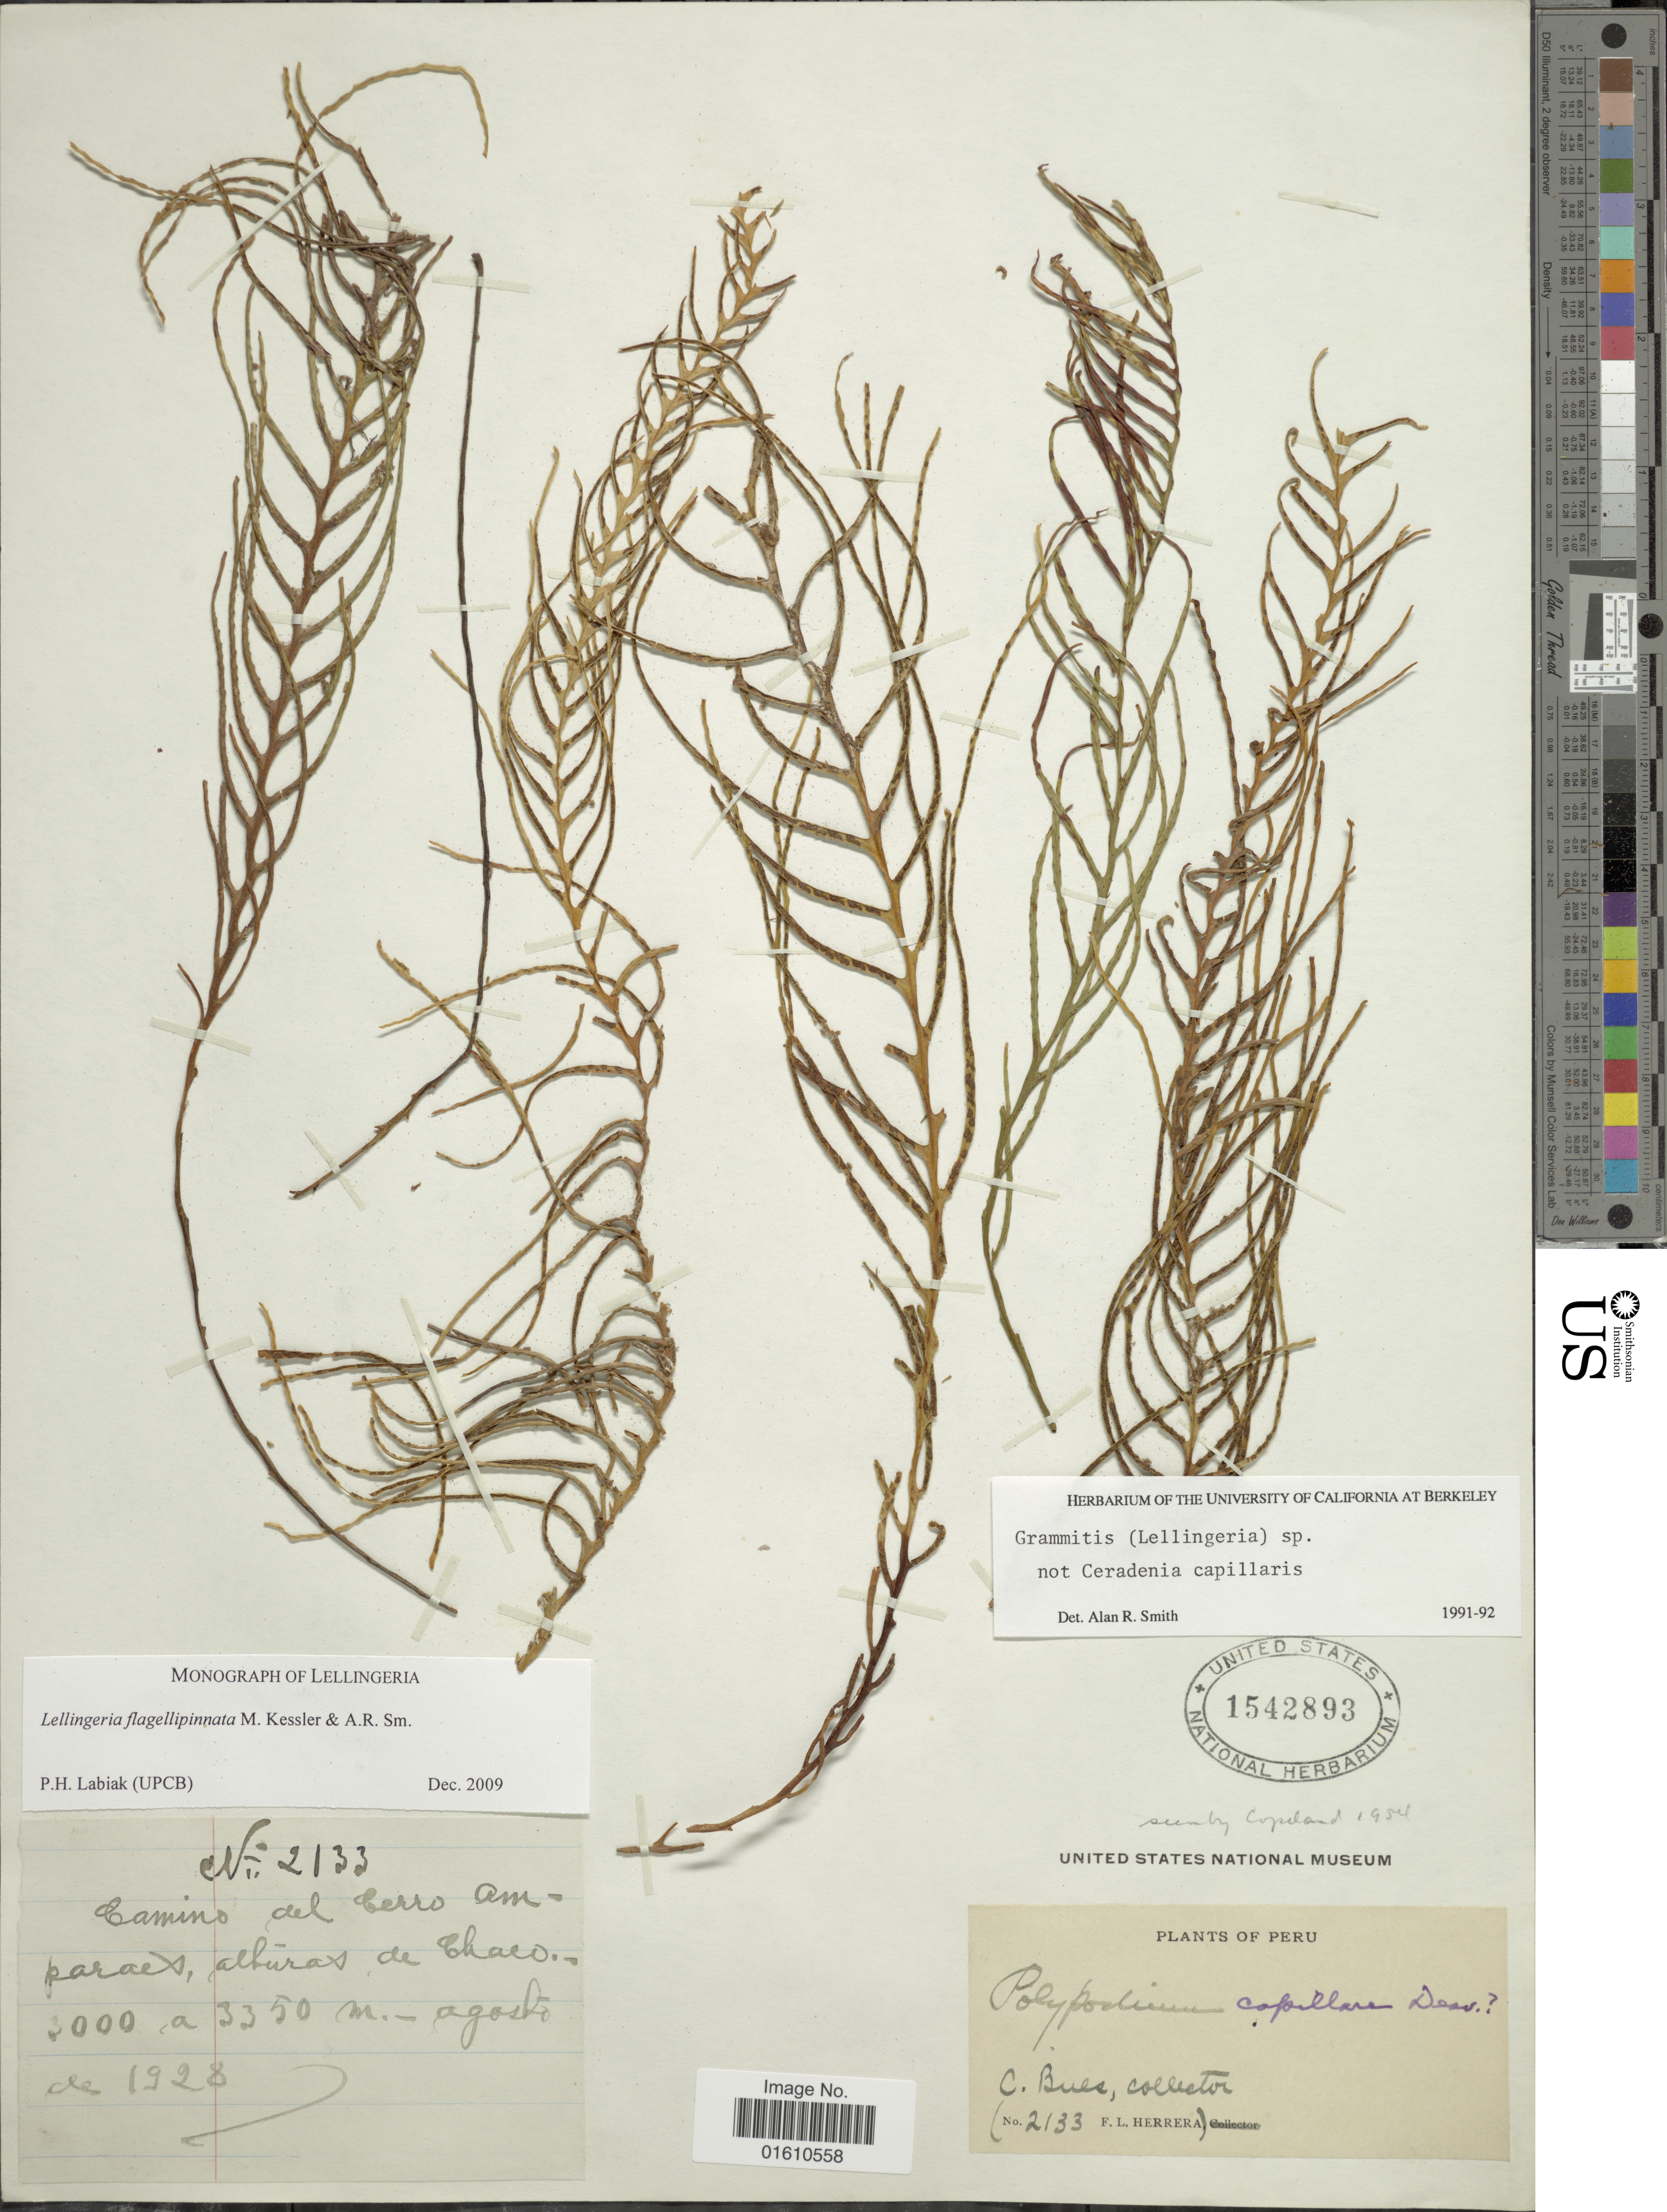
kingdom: Plantae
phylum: Tracheophyta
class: Polypodiopsida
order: Polypodiales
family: Polypodiaceae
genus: Lellingeria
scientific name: Lellingeria flagellipinnata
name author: M. Kessler & A.R. Sm.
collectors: C. Bues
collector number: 2133*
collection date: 1928-08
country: Peru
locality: Camino del Cerro Amparaes, alturas de Chaco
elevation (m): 3000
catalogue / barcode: US 1542893